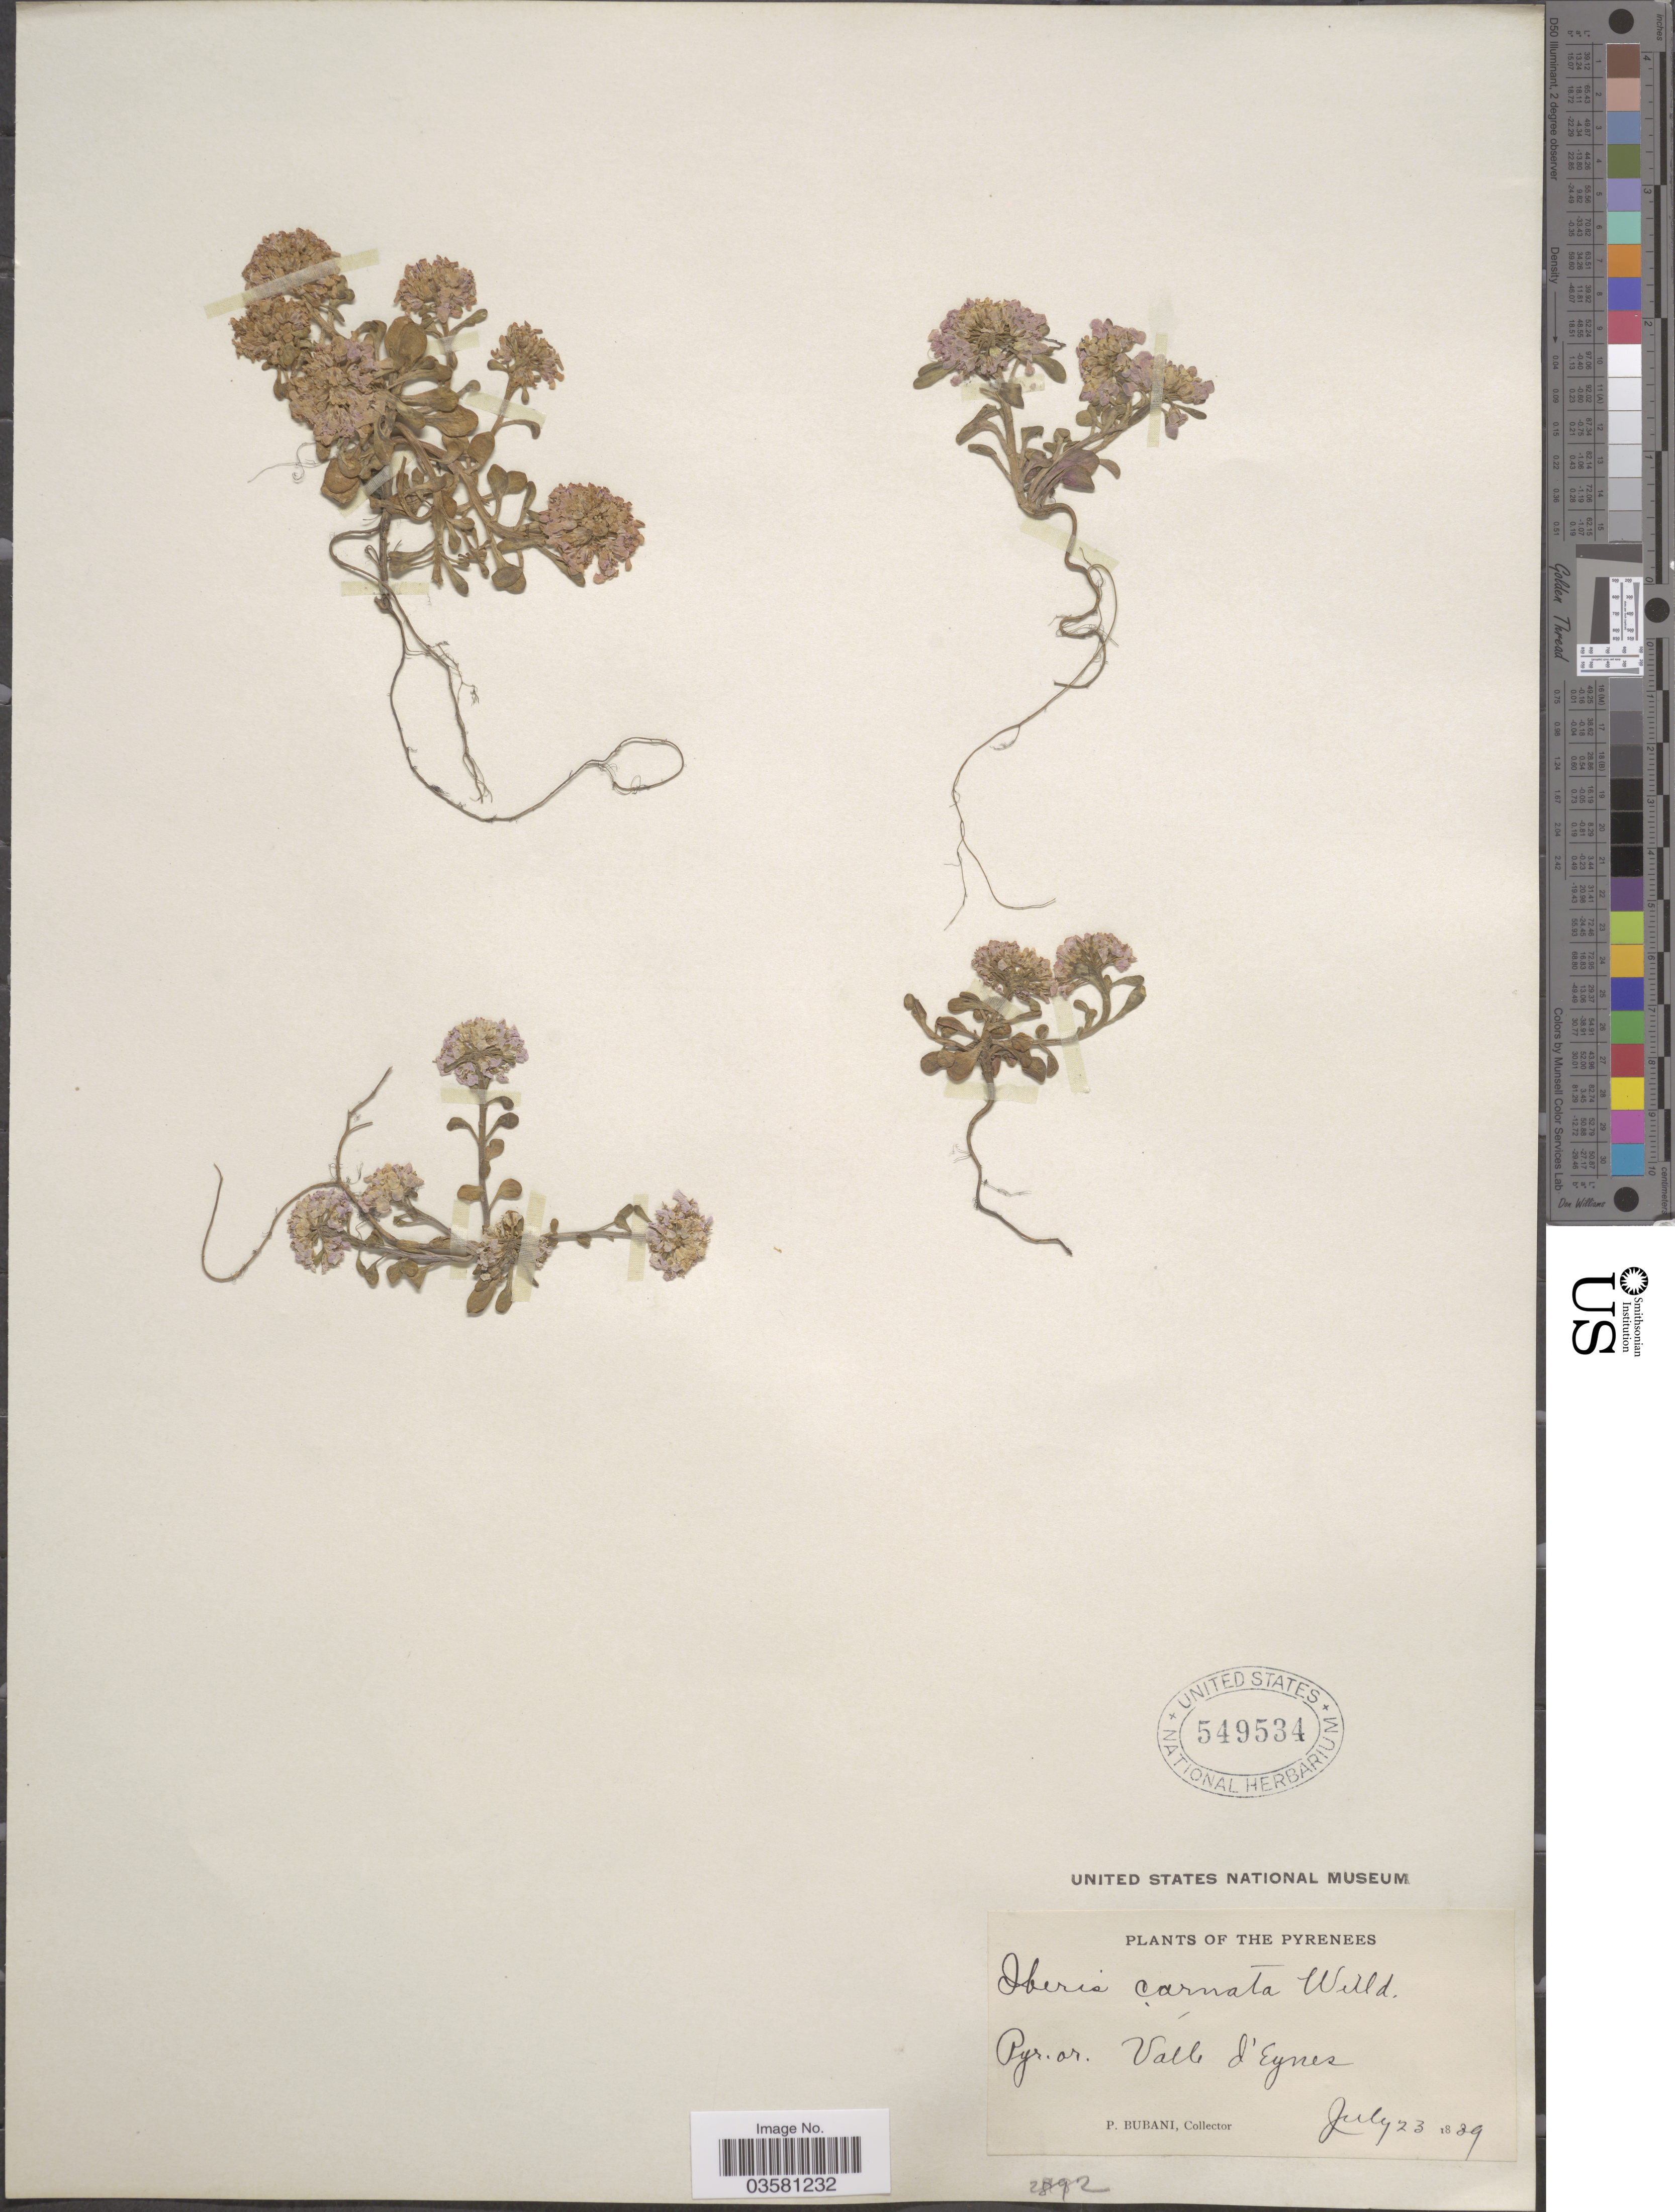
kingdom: Plantae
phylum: Tracheophyta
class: Magnoliopsida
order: Brassicales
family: Brassicaceae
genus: Iberis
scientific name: Iberis crenata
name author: Lam.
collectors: P. Bubani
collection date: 1839-07-23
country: France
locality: The Pyrenees. Pyr. or. Valle d'Eynes.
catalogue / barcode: US 549534